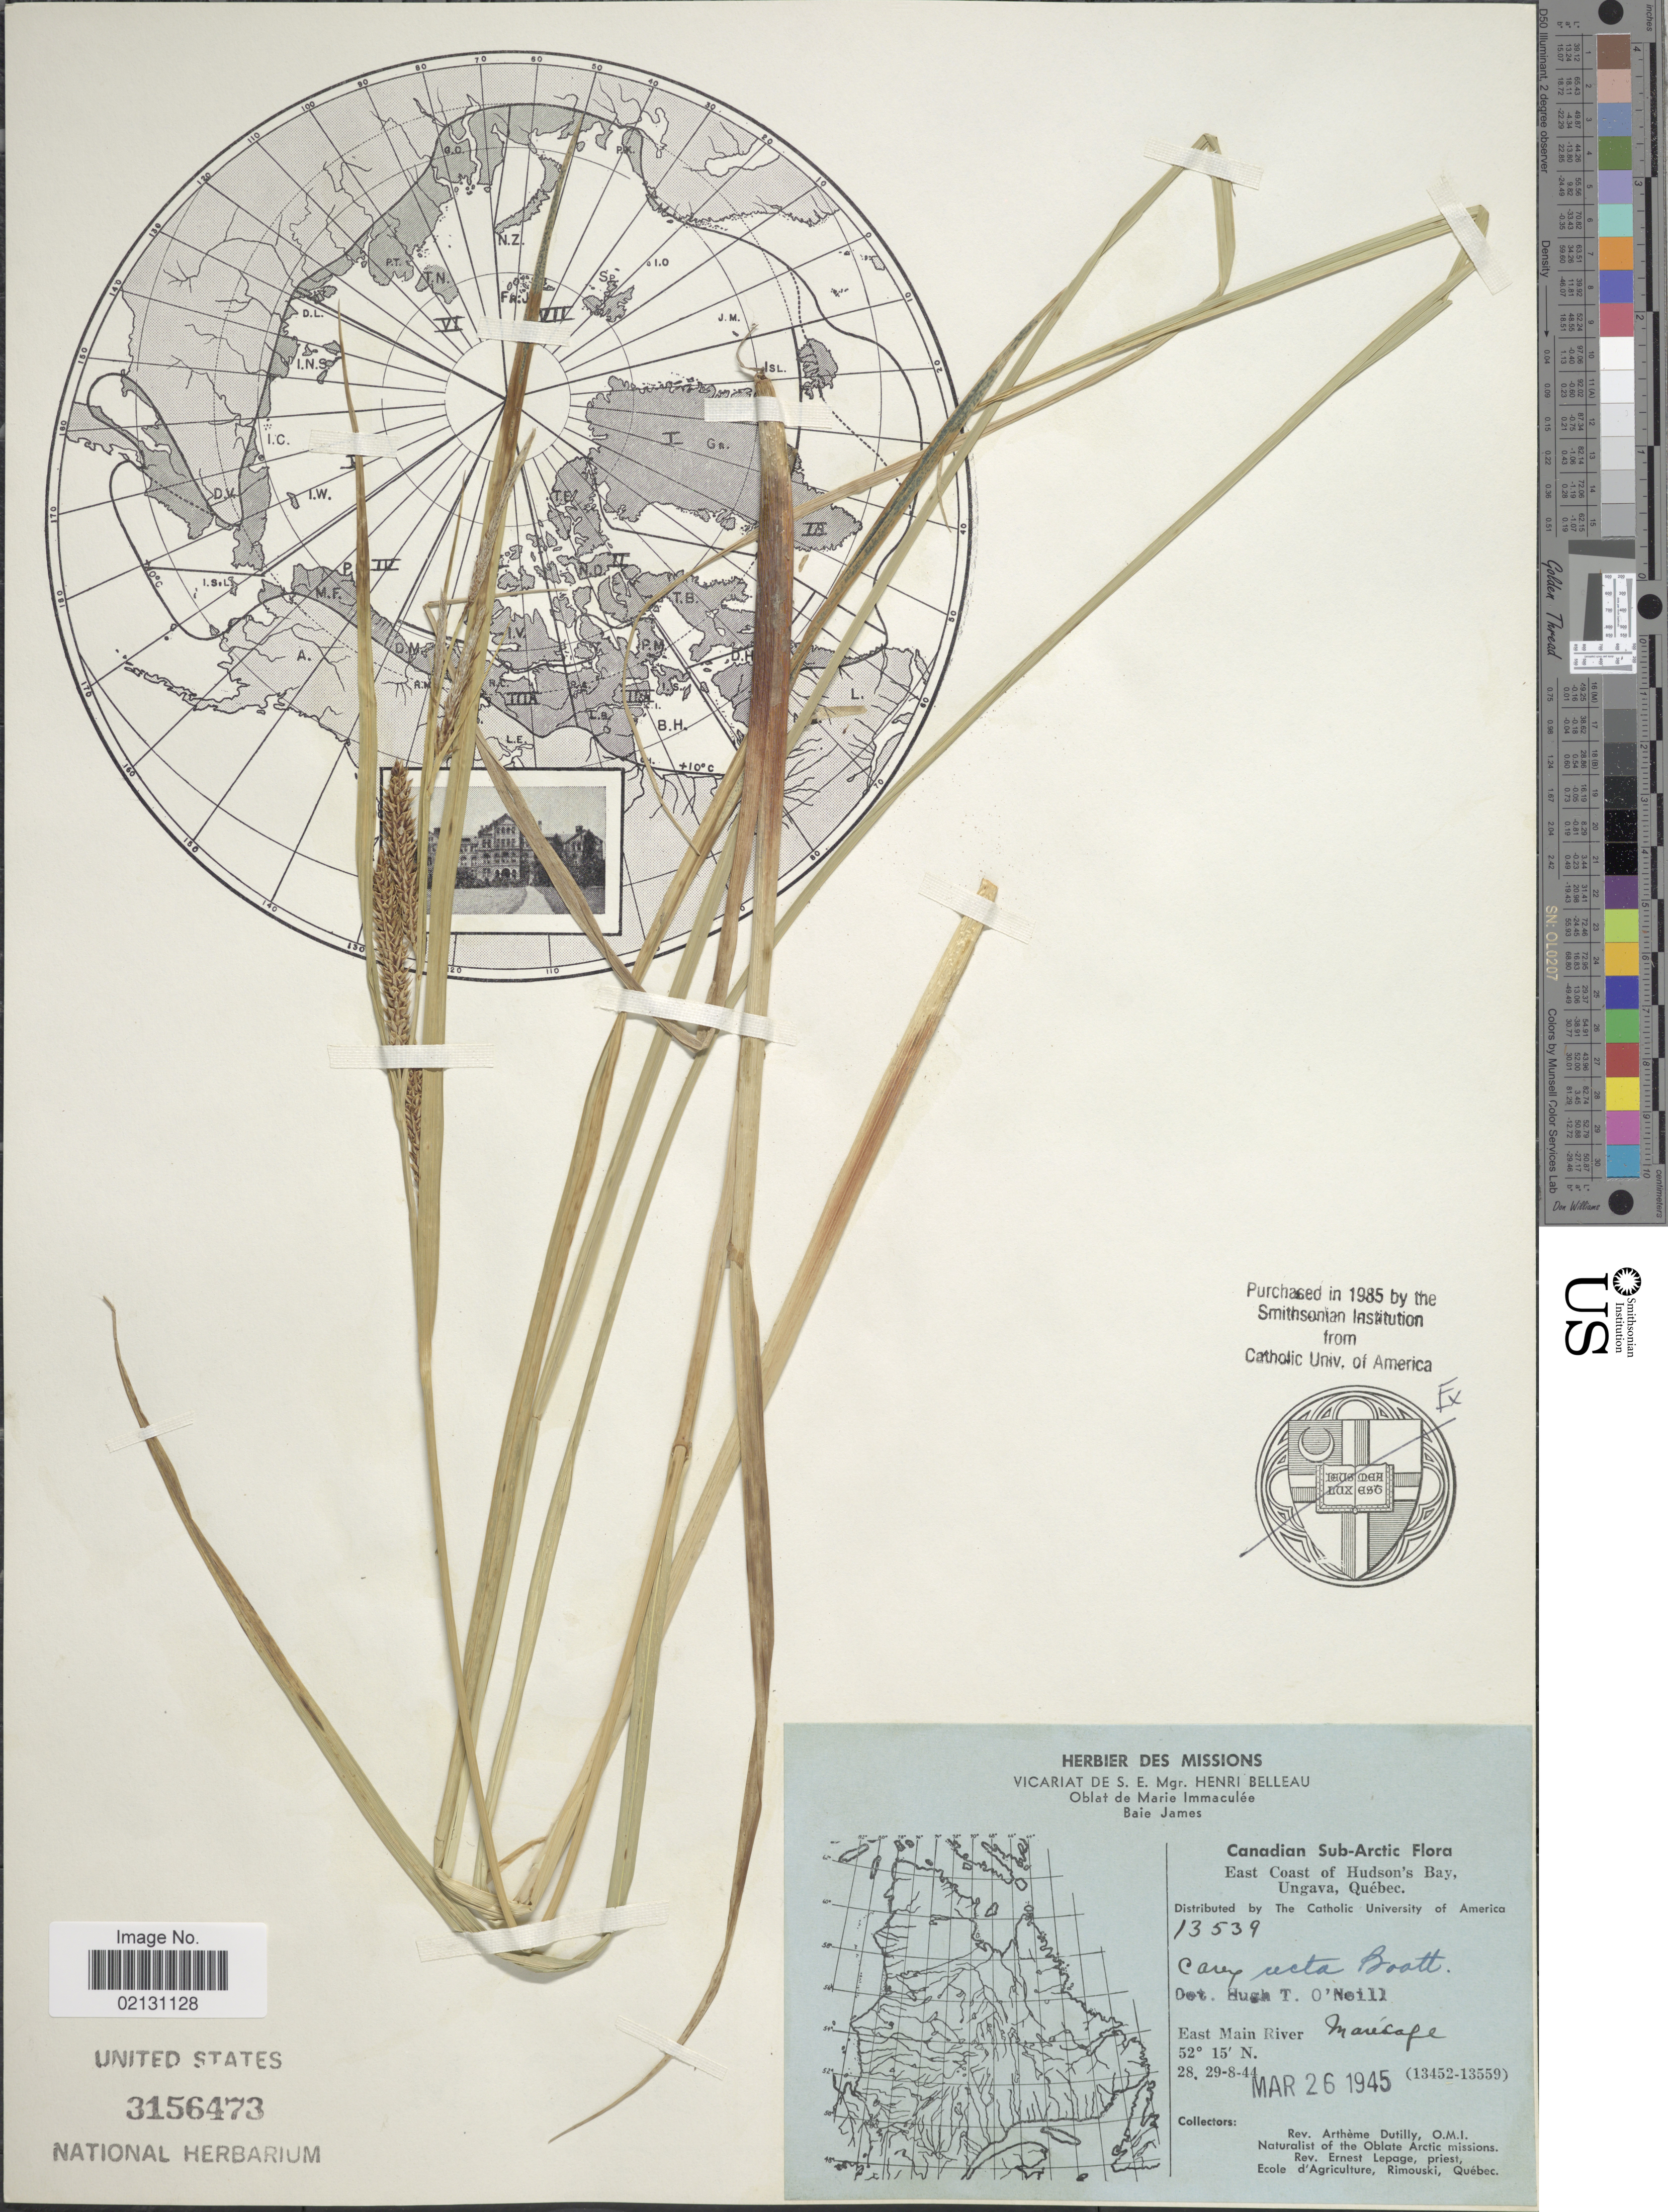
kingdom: Plantae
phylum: Tracheophyta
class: Liliopsida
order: Poales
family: Cyperaceae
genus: Carex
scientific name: Carex recta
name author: Boott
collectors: A. Dutilly & E. Lepage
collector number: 13539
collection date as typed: Transcribed d/m/y: 28/8/44 to 29/8/44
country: Canada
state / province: Quebec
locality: Canadian Sub-Arctic, East Coast of Hudson's Bay, Ungava, Quebec, East Main River, marécape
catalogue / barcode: US 3156473